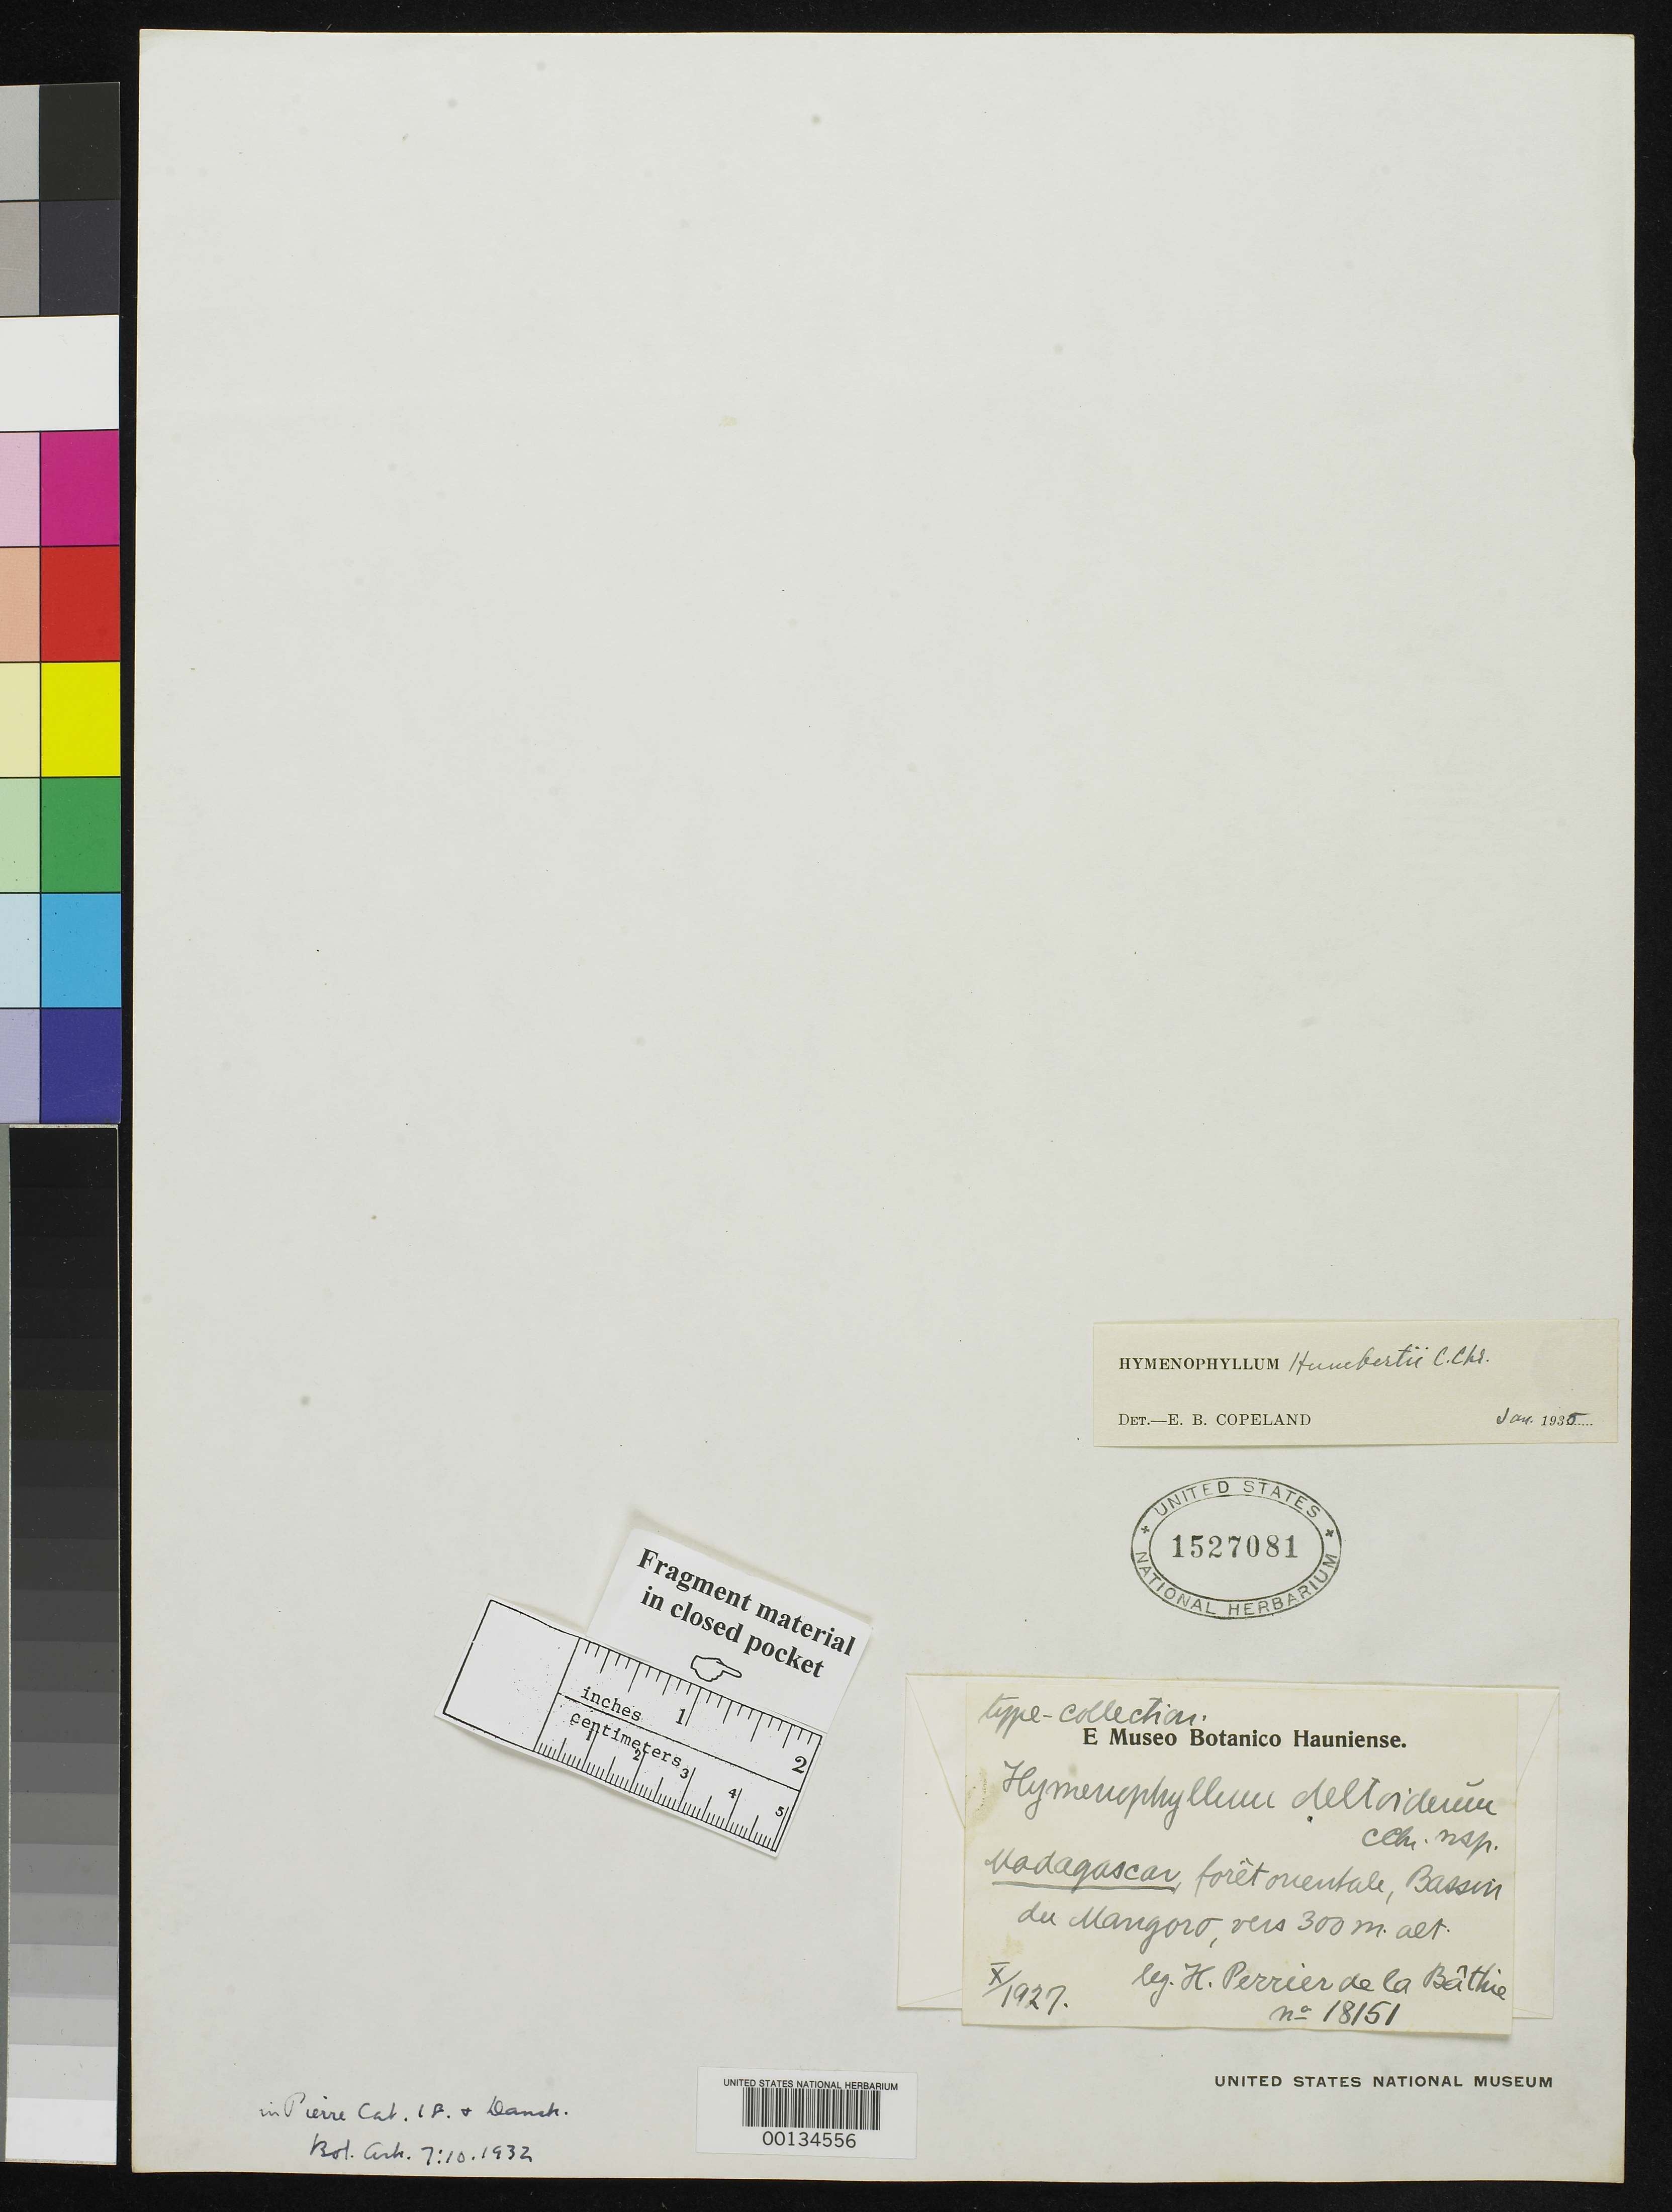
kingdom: Plantae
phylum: Tracheophyta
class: Polypodiopsida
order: Hymenophyllales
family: Hymenophyllaceae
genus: Hymenophyllum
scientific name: Hymenophyllum deltoideum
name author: C. Chr. in H. Perrier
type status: Type Collection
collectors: H. Perrier de la Bâthie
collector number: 18151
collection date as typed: Oct 1927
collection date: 1927-10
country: Madagascar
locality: Foret Orientale, bassin du Mangoro.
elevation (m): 300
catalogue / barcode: US 1527081